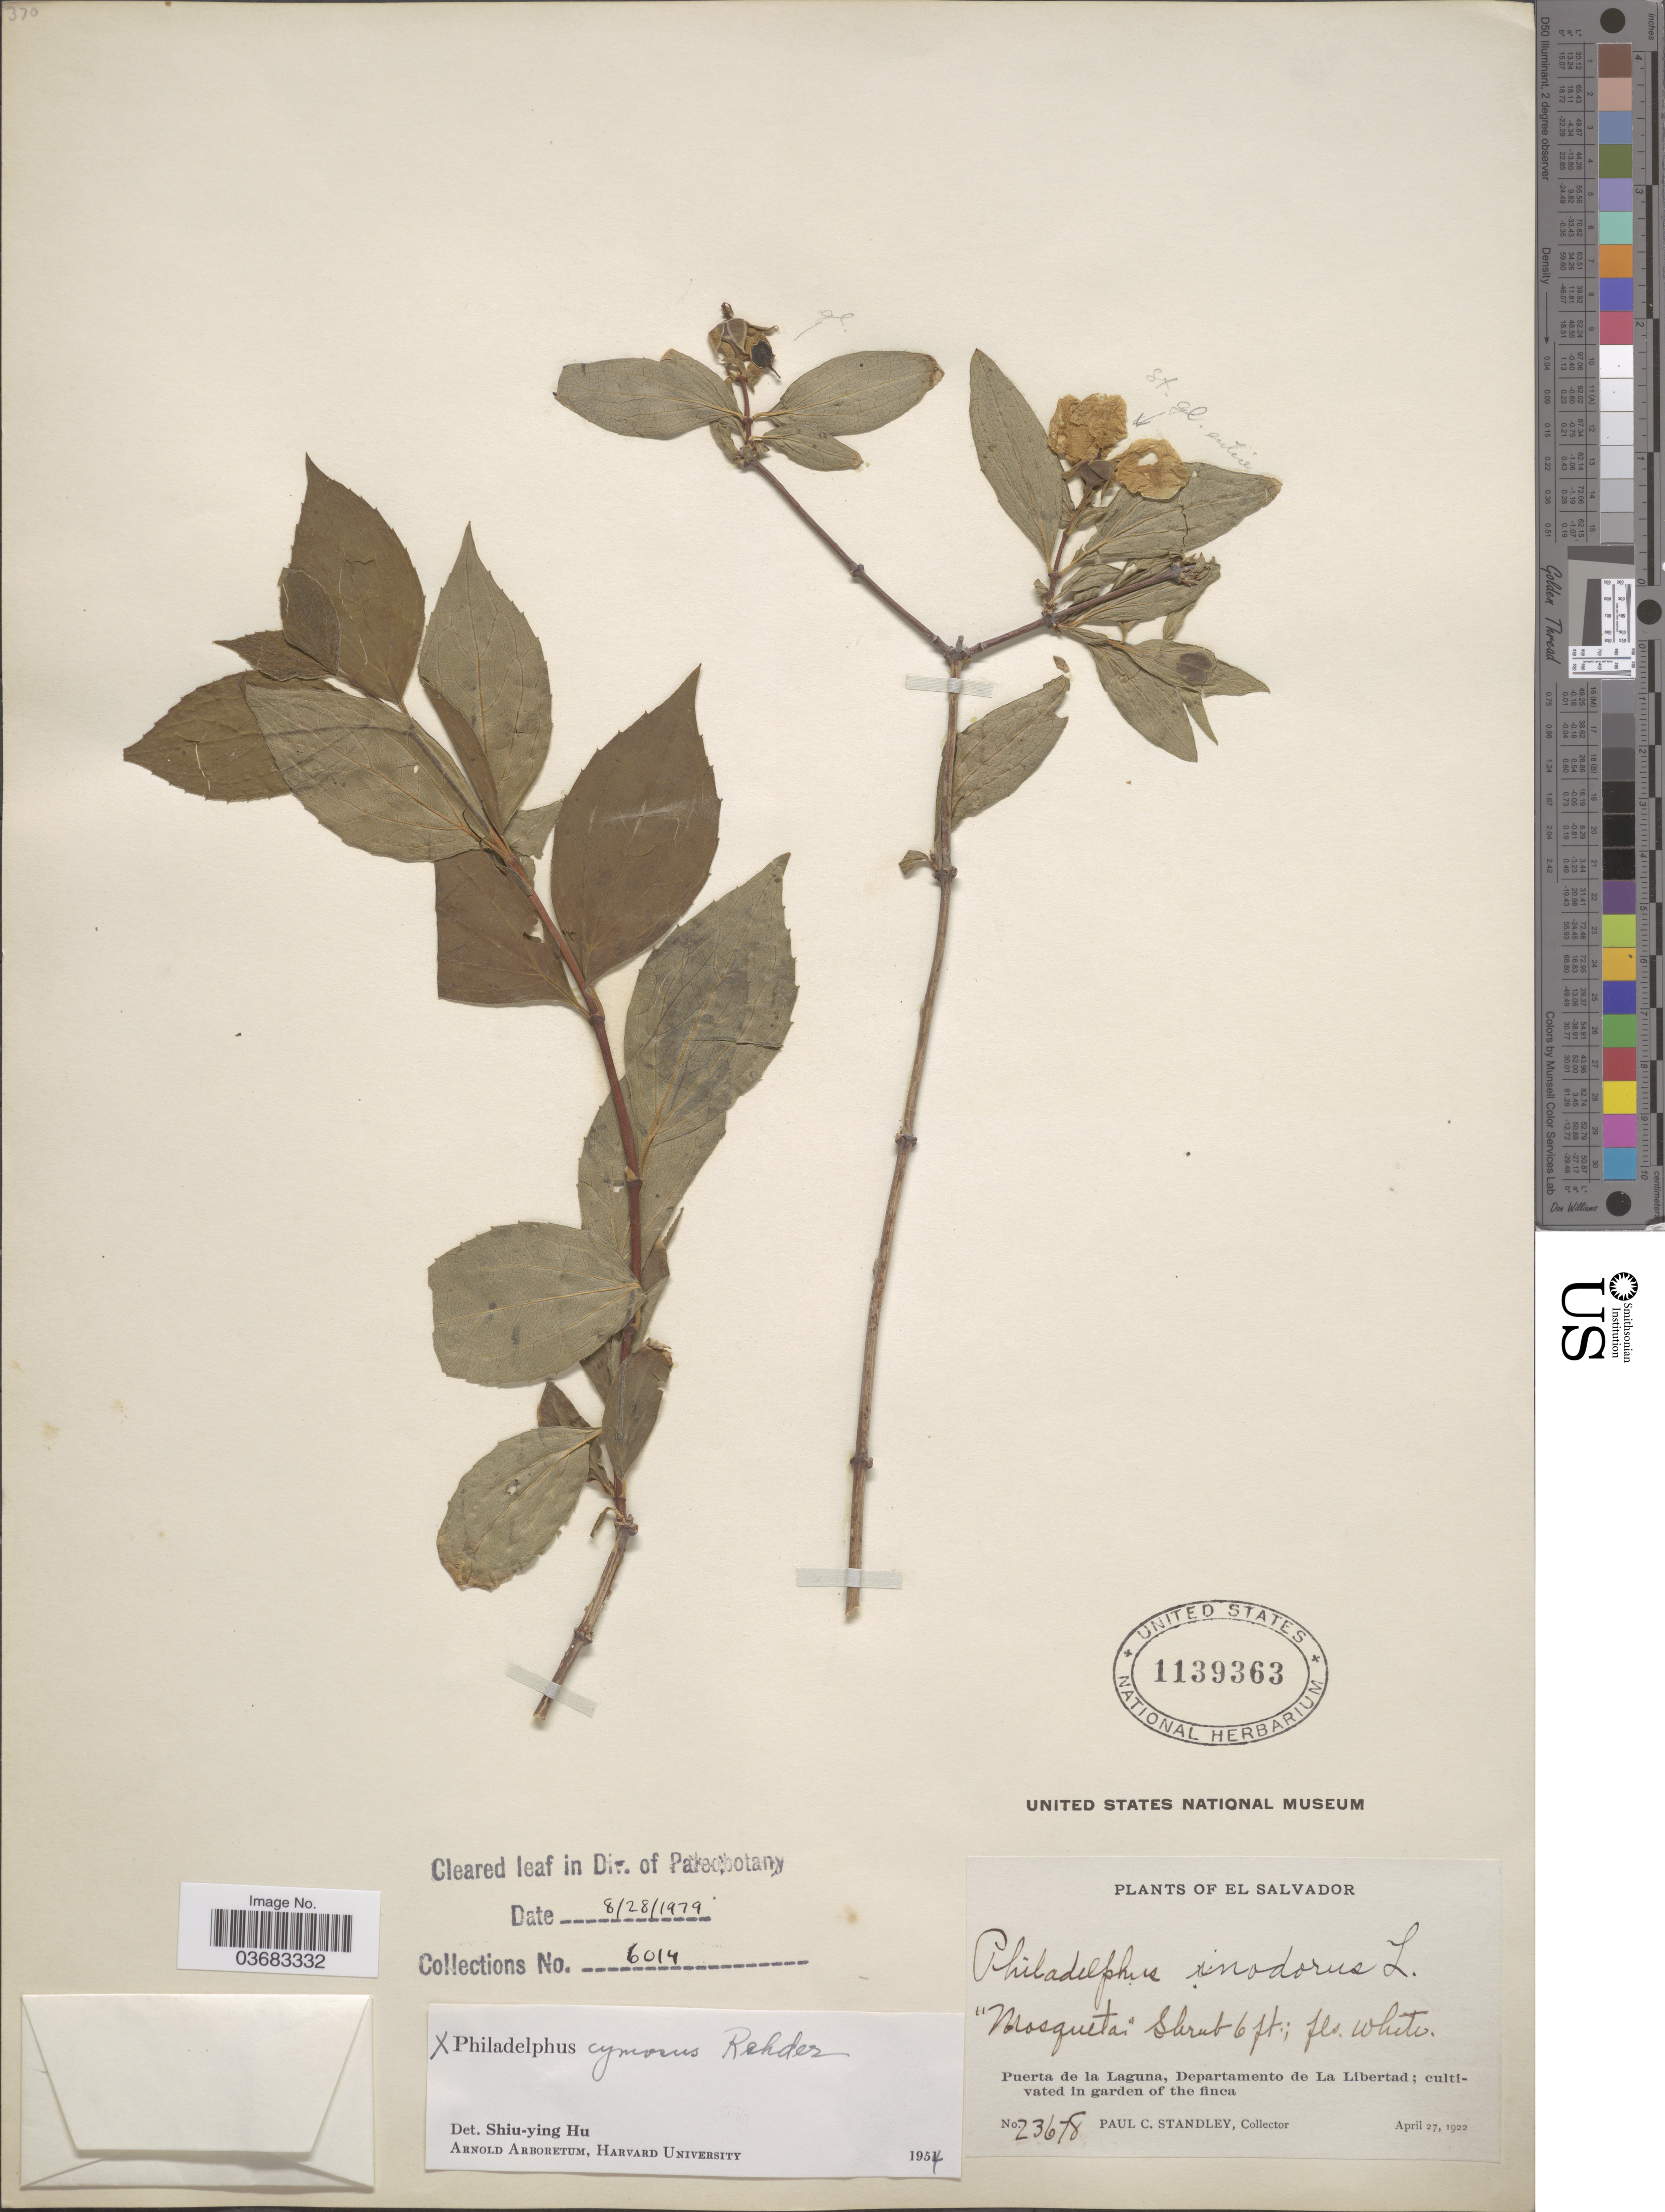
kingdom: Plantae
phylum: Tracheophyta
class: Magnoliopsida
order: Cornales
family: Hydrangeaceae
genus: Philadelphus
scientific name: Philadelphus x cymosus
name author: Rehder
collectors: P. C. Standley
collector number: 23678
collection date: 1922-04-27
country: El Salvador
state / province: La Libertad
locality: Puerta de la Laguna, Departamento de La Libertad.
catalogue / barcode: US 1139363